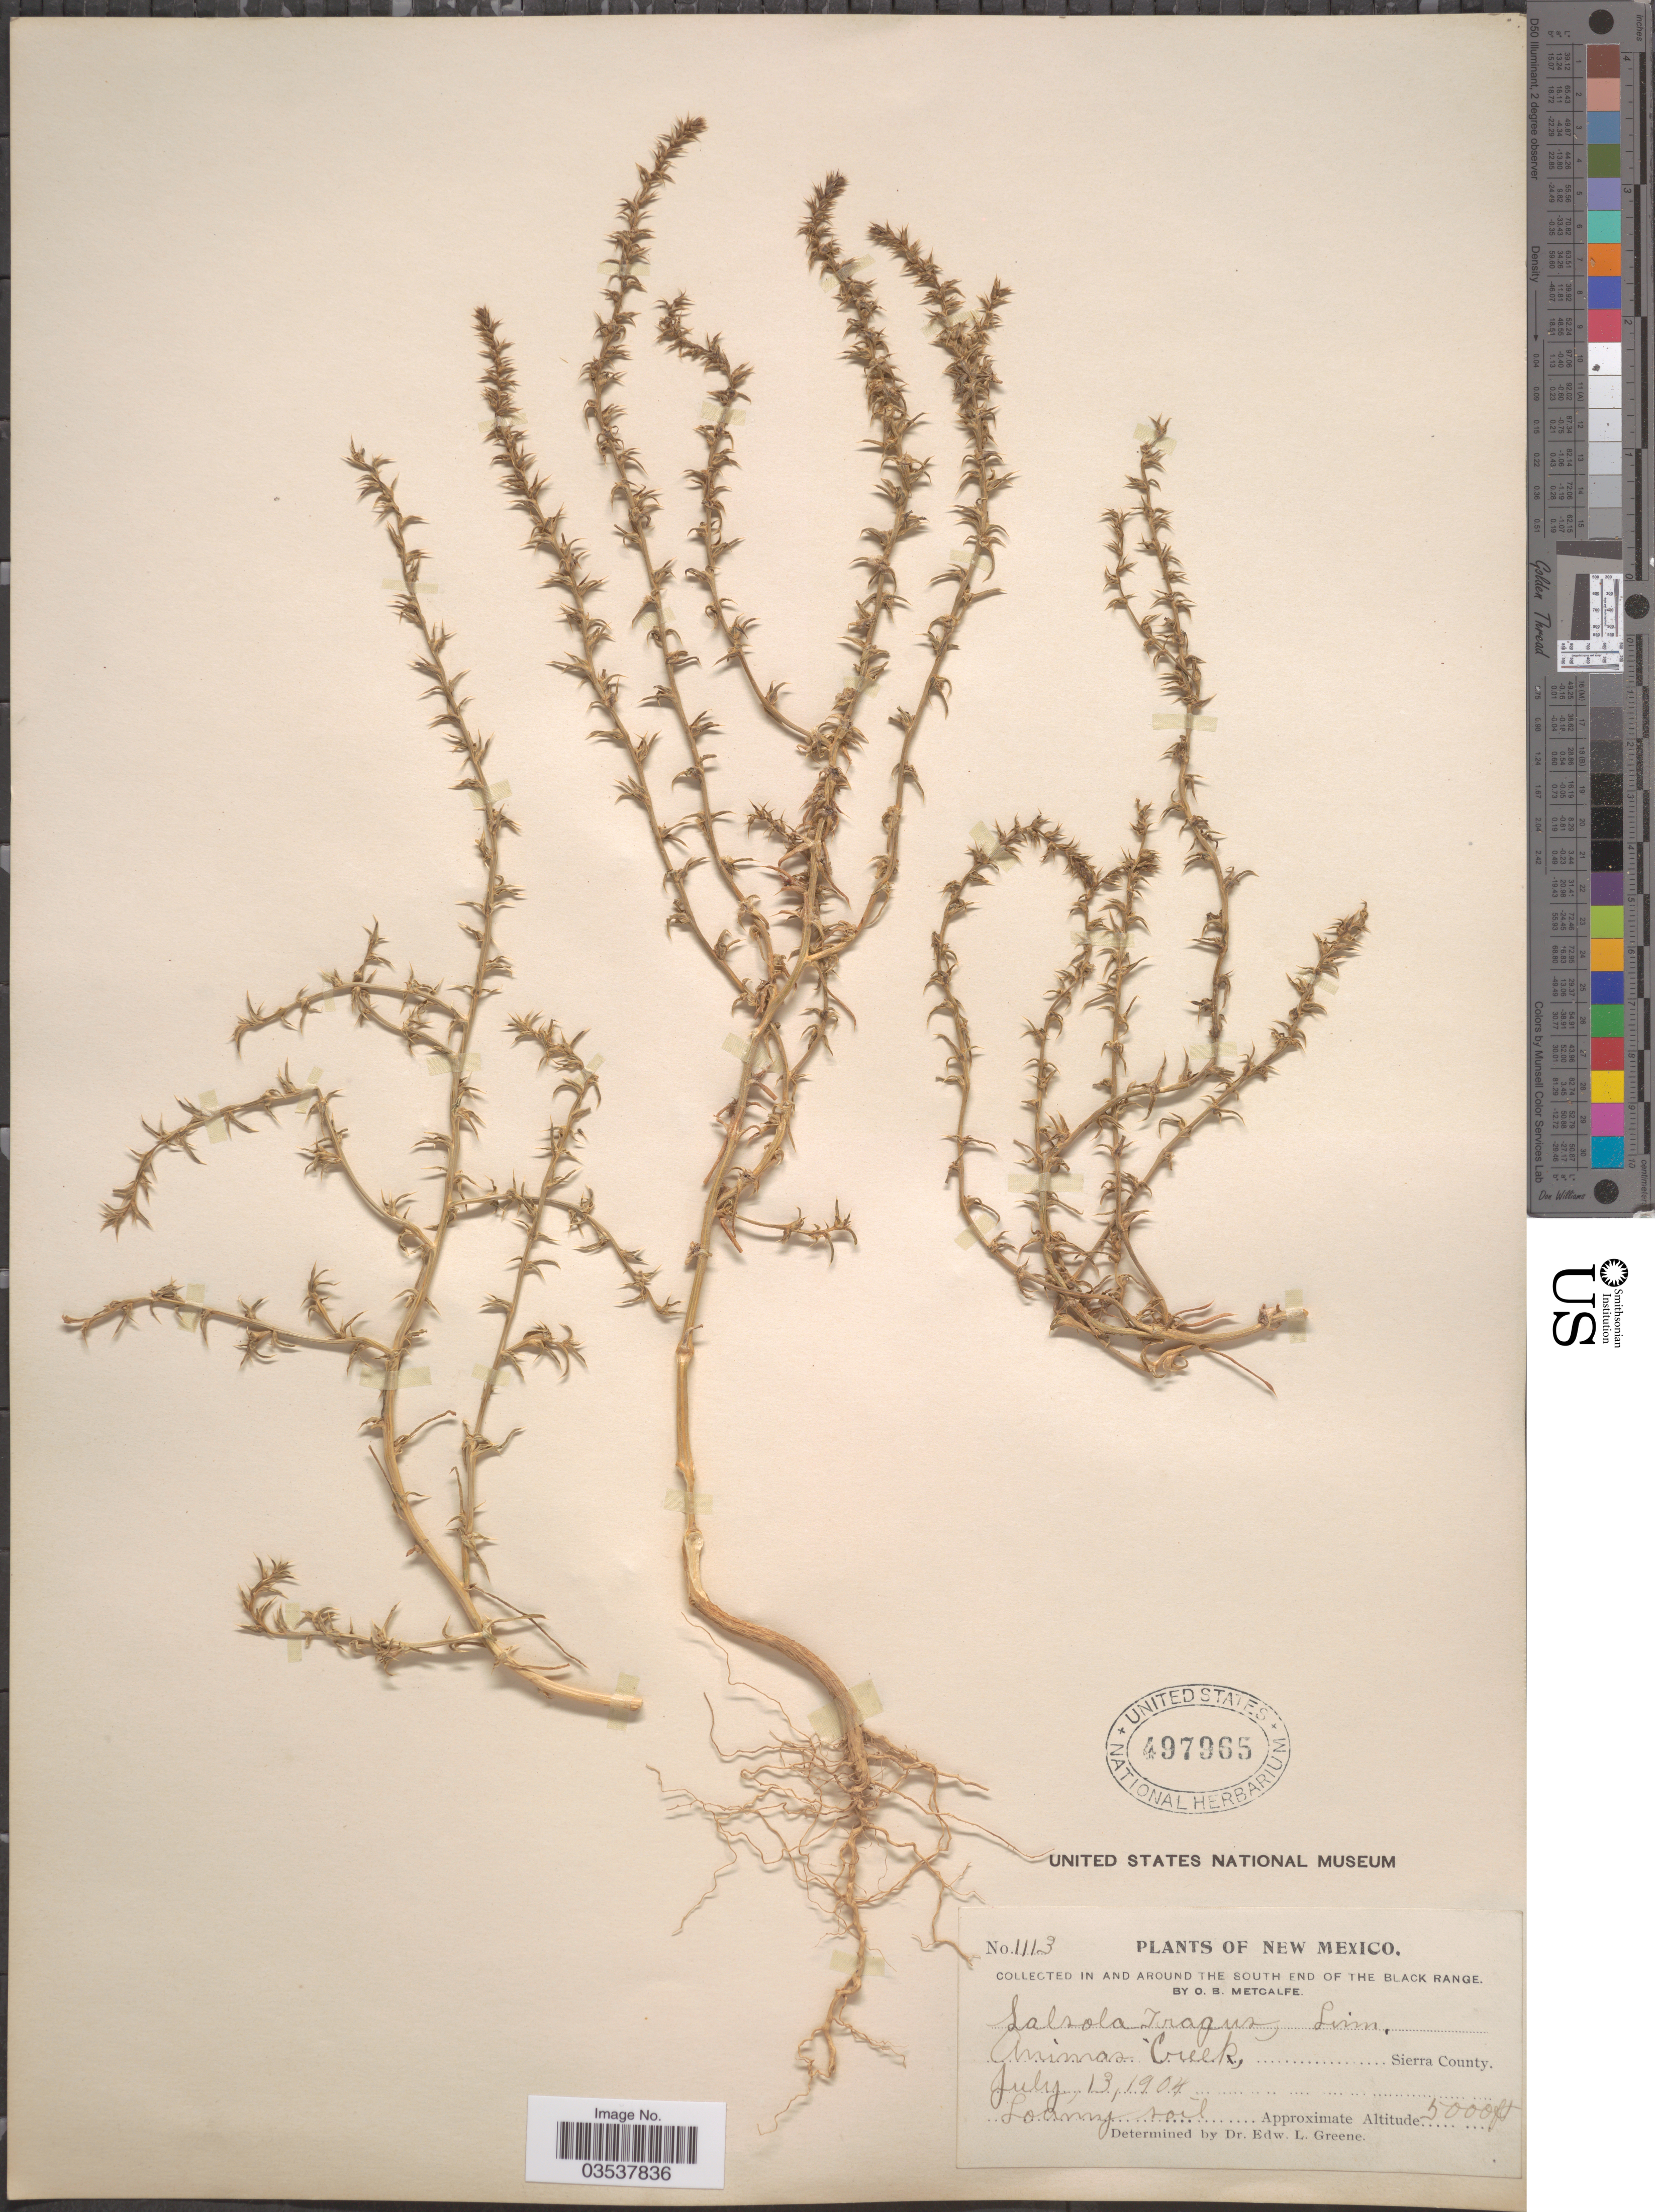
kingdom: Plantae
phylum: Tracheophyta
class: Magnoliopsida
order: Caryophyllales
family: Amaranthaceae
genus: Salsola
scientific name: Salsola pestifer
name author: A. Nelson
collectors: O. B. Metcalfe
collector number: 1113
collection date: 1904-07-13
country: United States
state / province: New Mexico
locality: In and around the south end of the Black Range. Animas Creek. Sierra County.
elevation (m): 1524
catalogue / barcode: US 497965